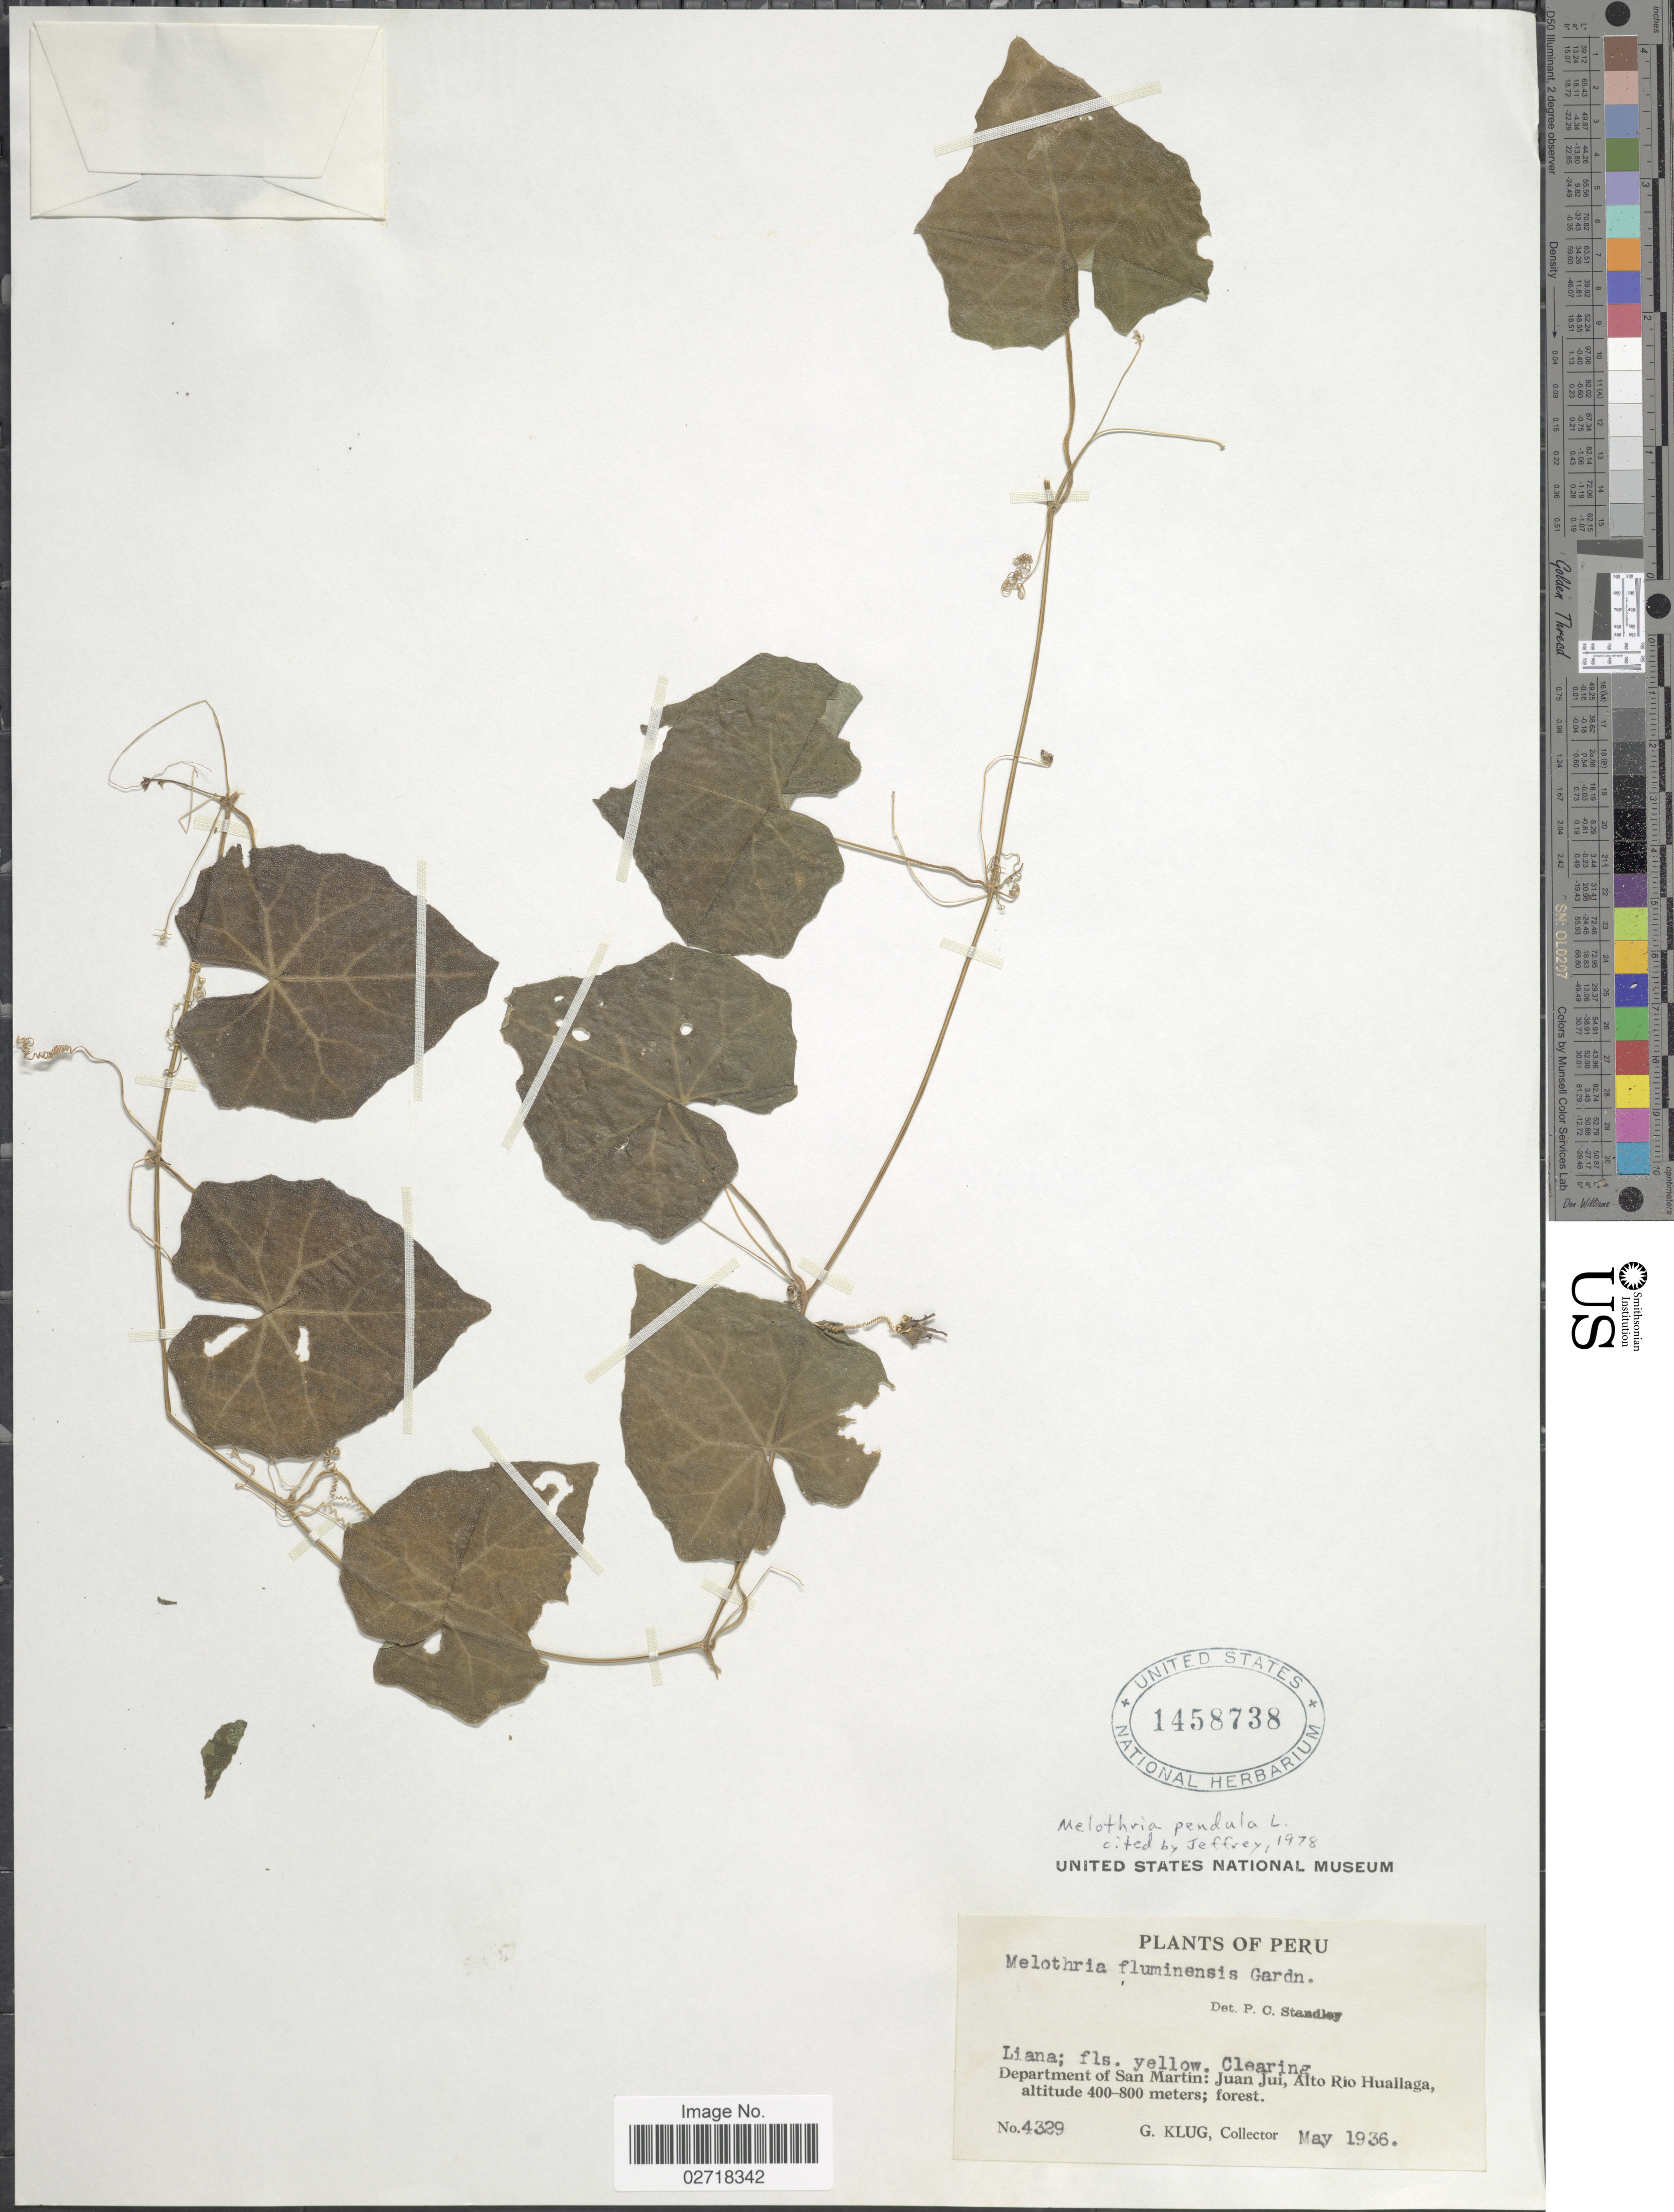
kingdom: Plantae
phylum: Tracheophyta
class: Magnoliopsida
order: Cucurbitales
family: Cucurbitaceae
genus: Melothria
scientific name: Melothria pendula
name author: L.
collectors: G. Klug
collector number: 4329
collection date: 1936-05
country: Peru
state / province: San Martín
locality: Juan Jui, Alto Rio Huallaga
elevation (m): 400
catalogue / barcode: US 1458738